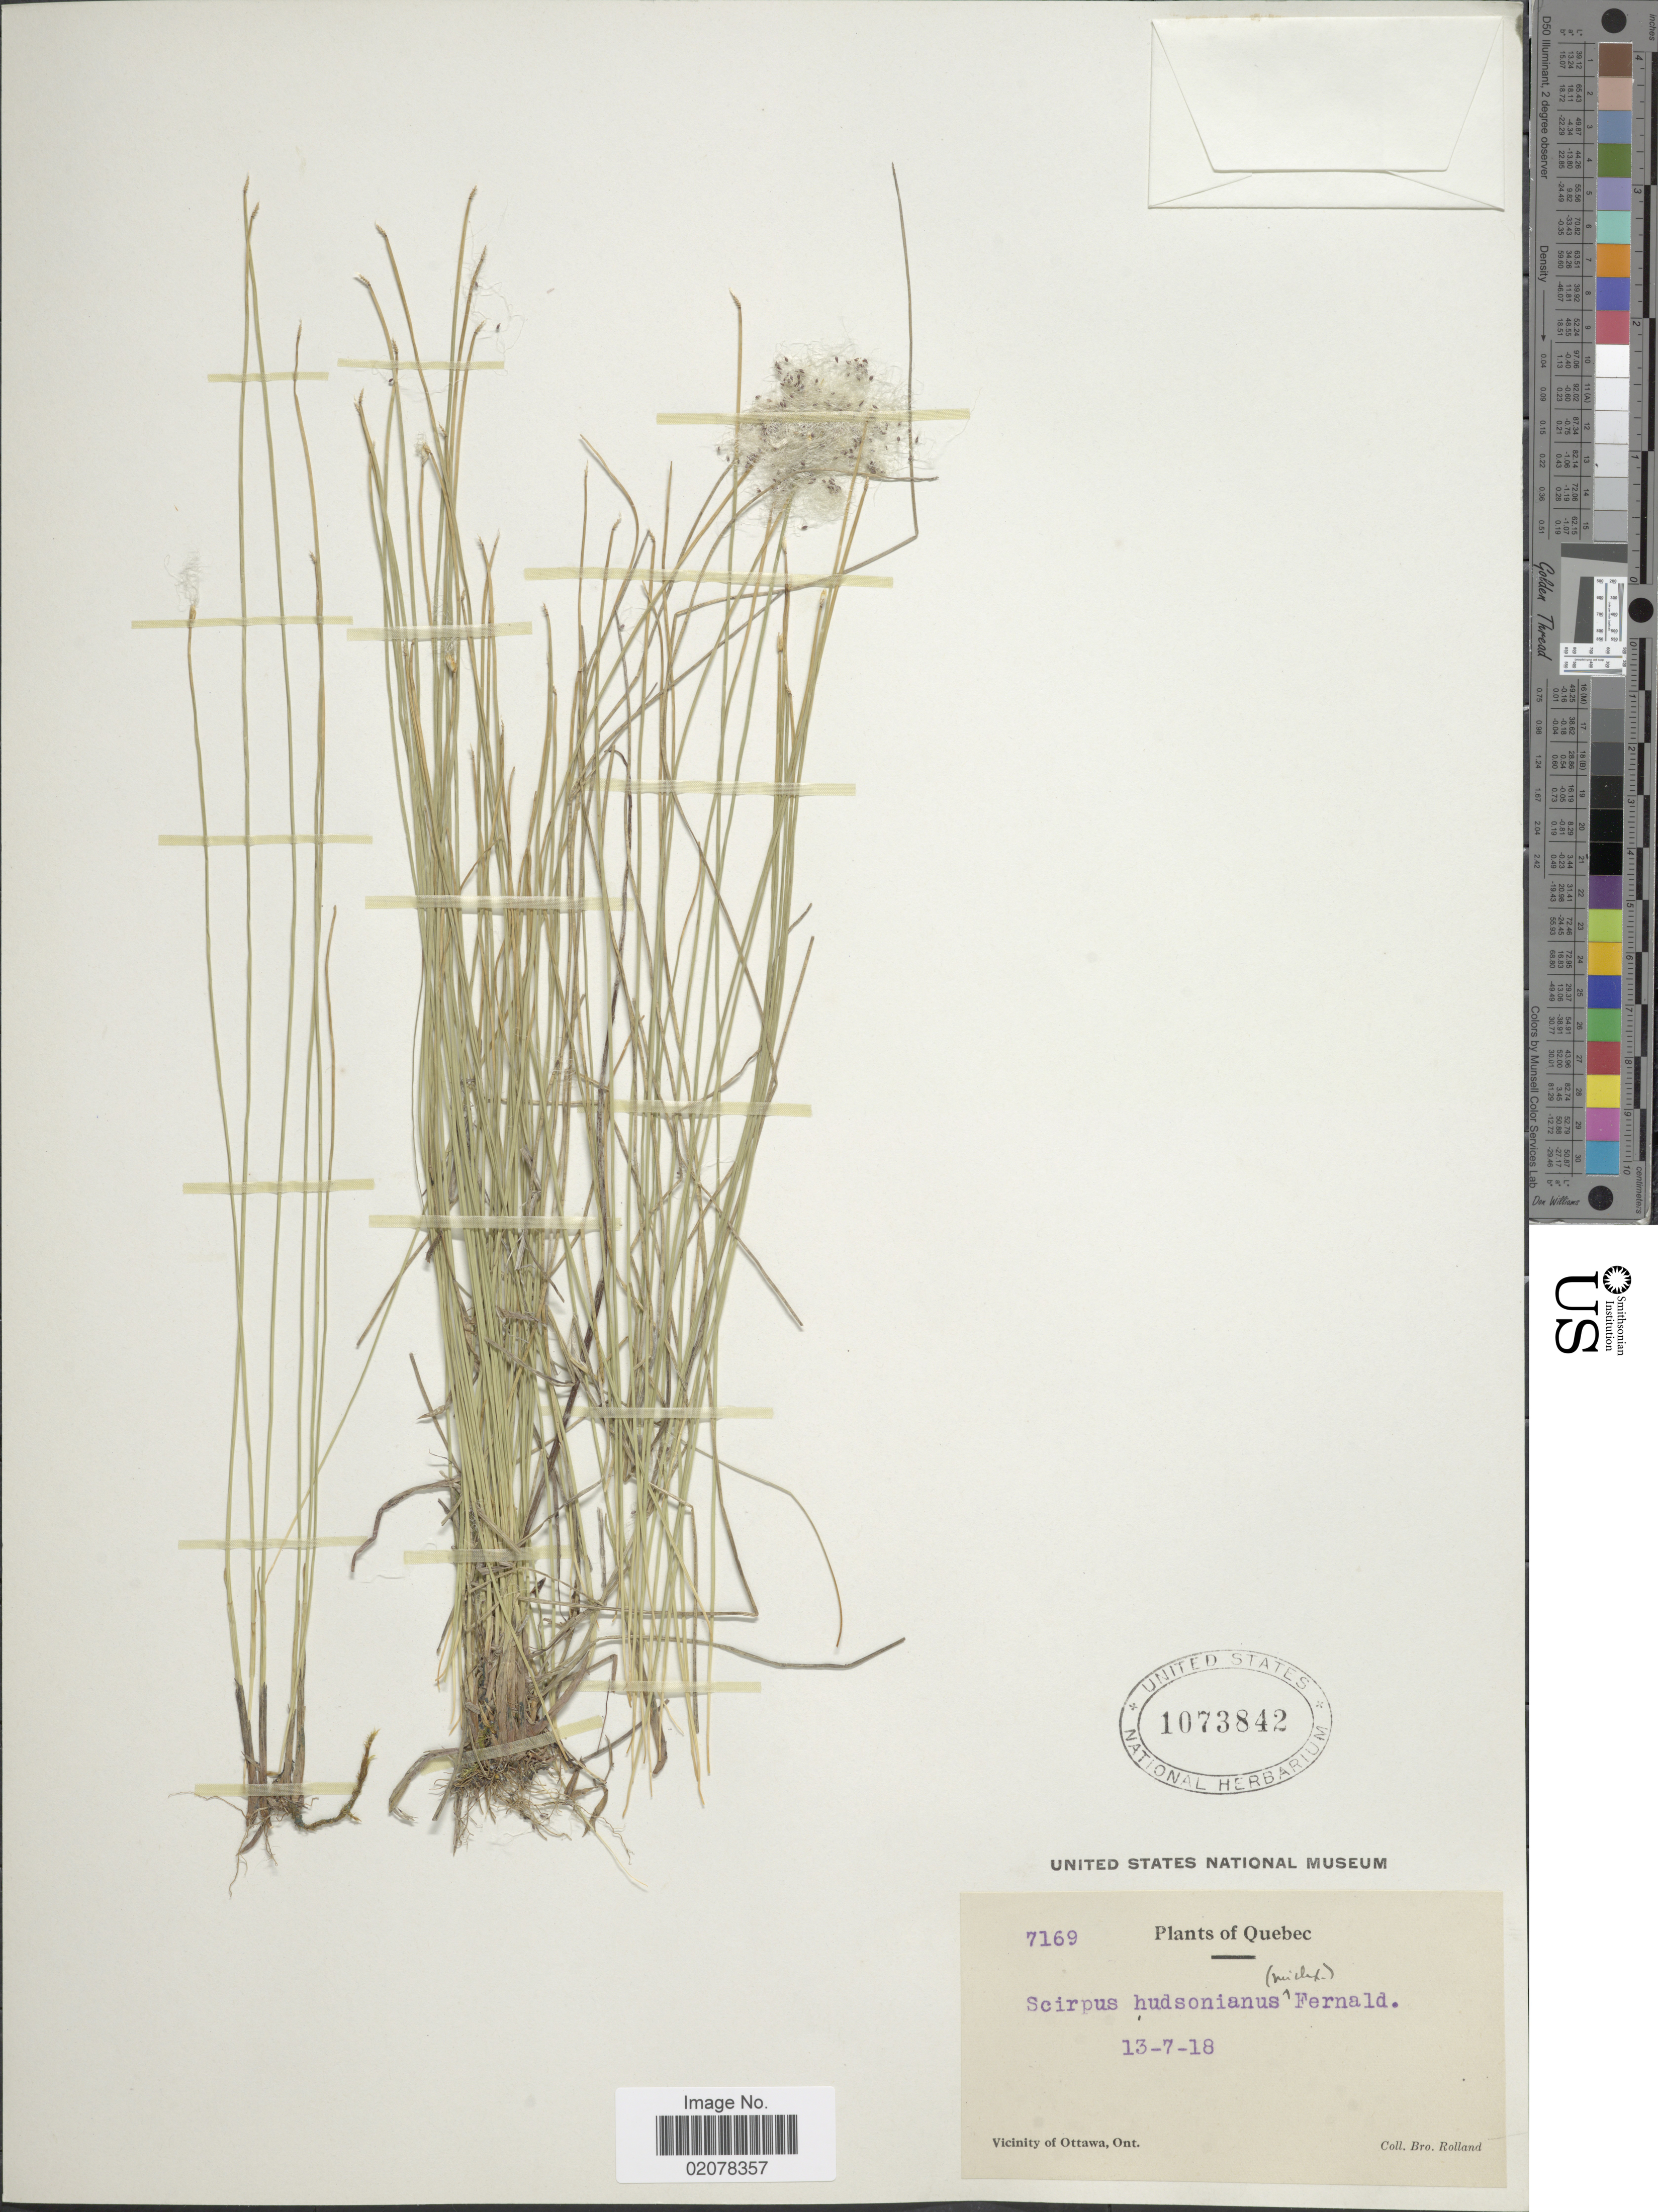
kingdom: Plantae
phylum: Tracheophyta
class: Liliopsida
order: Poales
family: Cyperaceae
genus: Trichophorum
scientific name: Trichophorum alpinum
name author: (L.) Pers.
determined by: Strong, M. T., (US), Smithsonian Institution - National Museum of Natural History (UNITED STATES)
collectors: B. Rolland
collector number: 7169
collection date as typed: Transcribed d/m/y: 13/7/18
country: Canada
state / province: Quebec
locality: Vicinity of Ottawa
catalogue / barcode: US 1073842